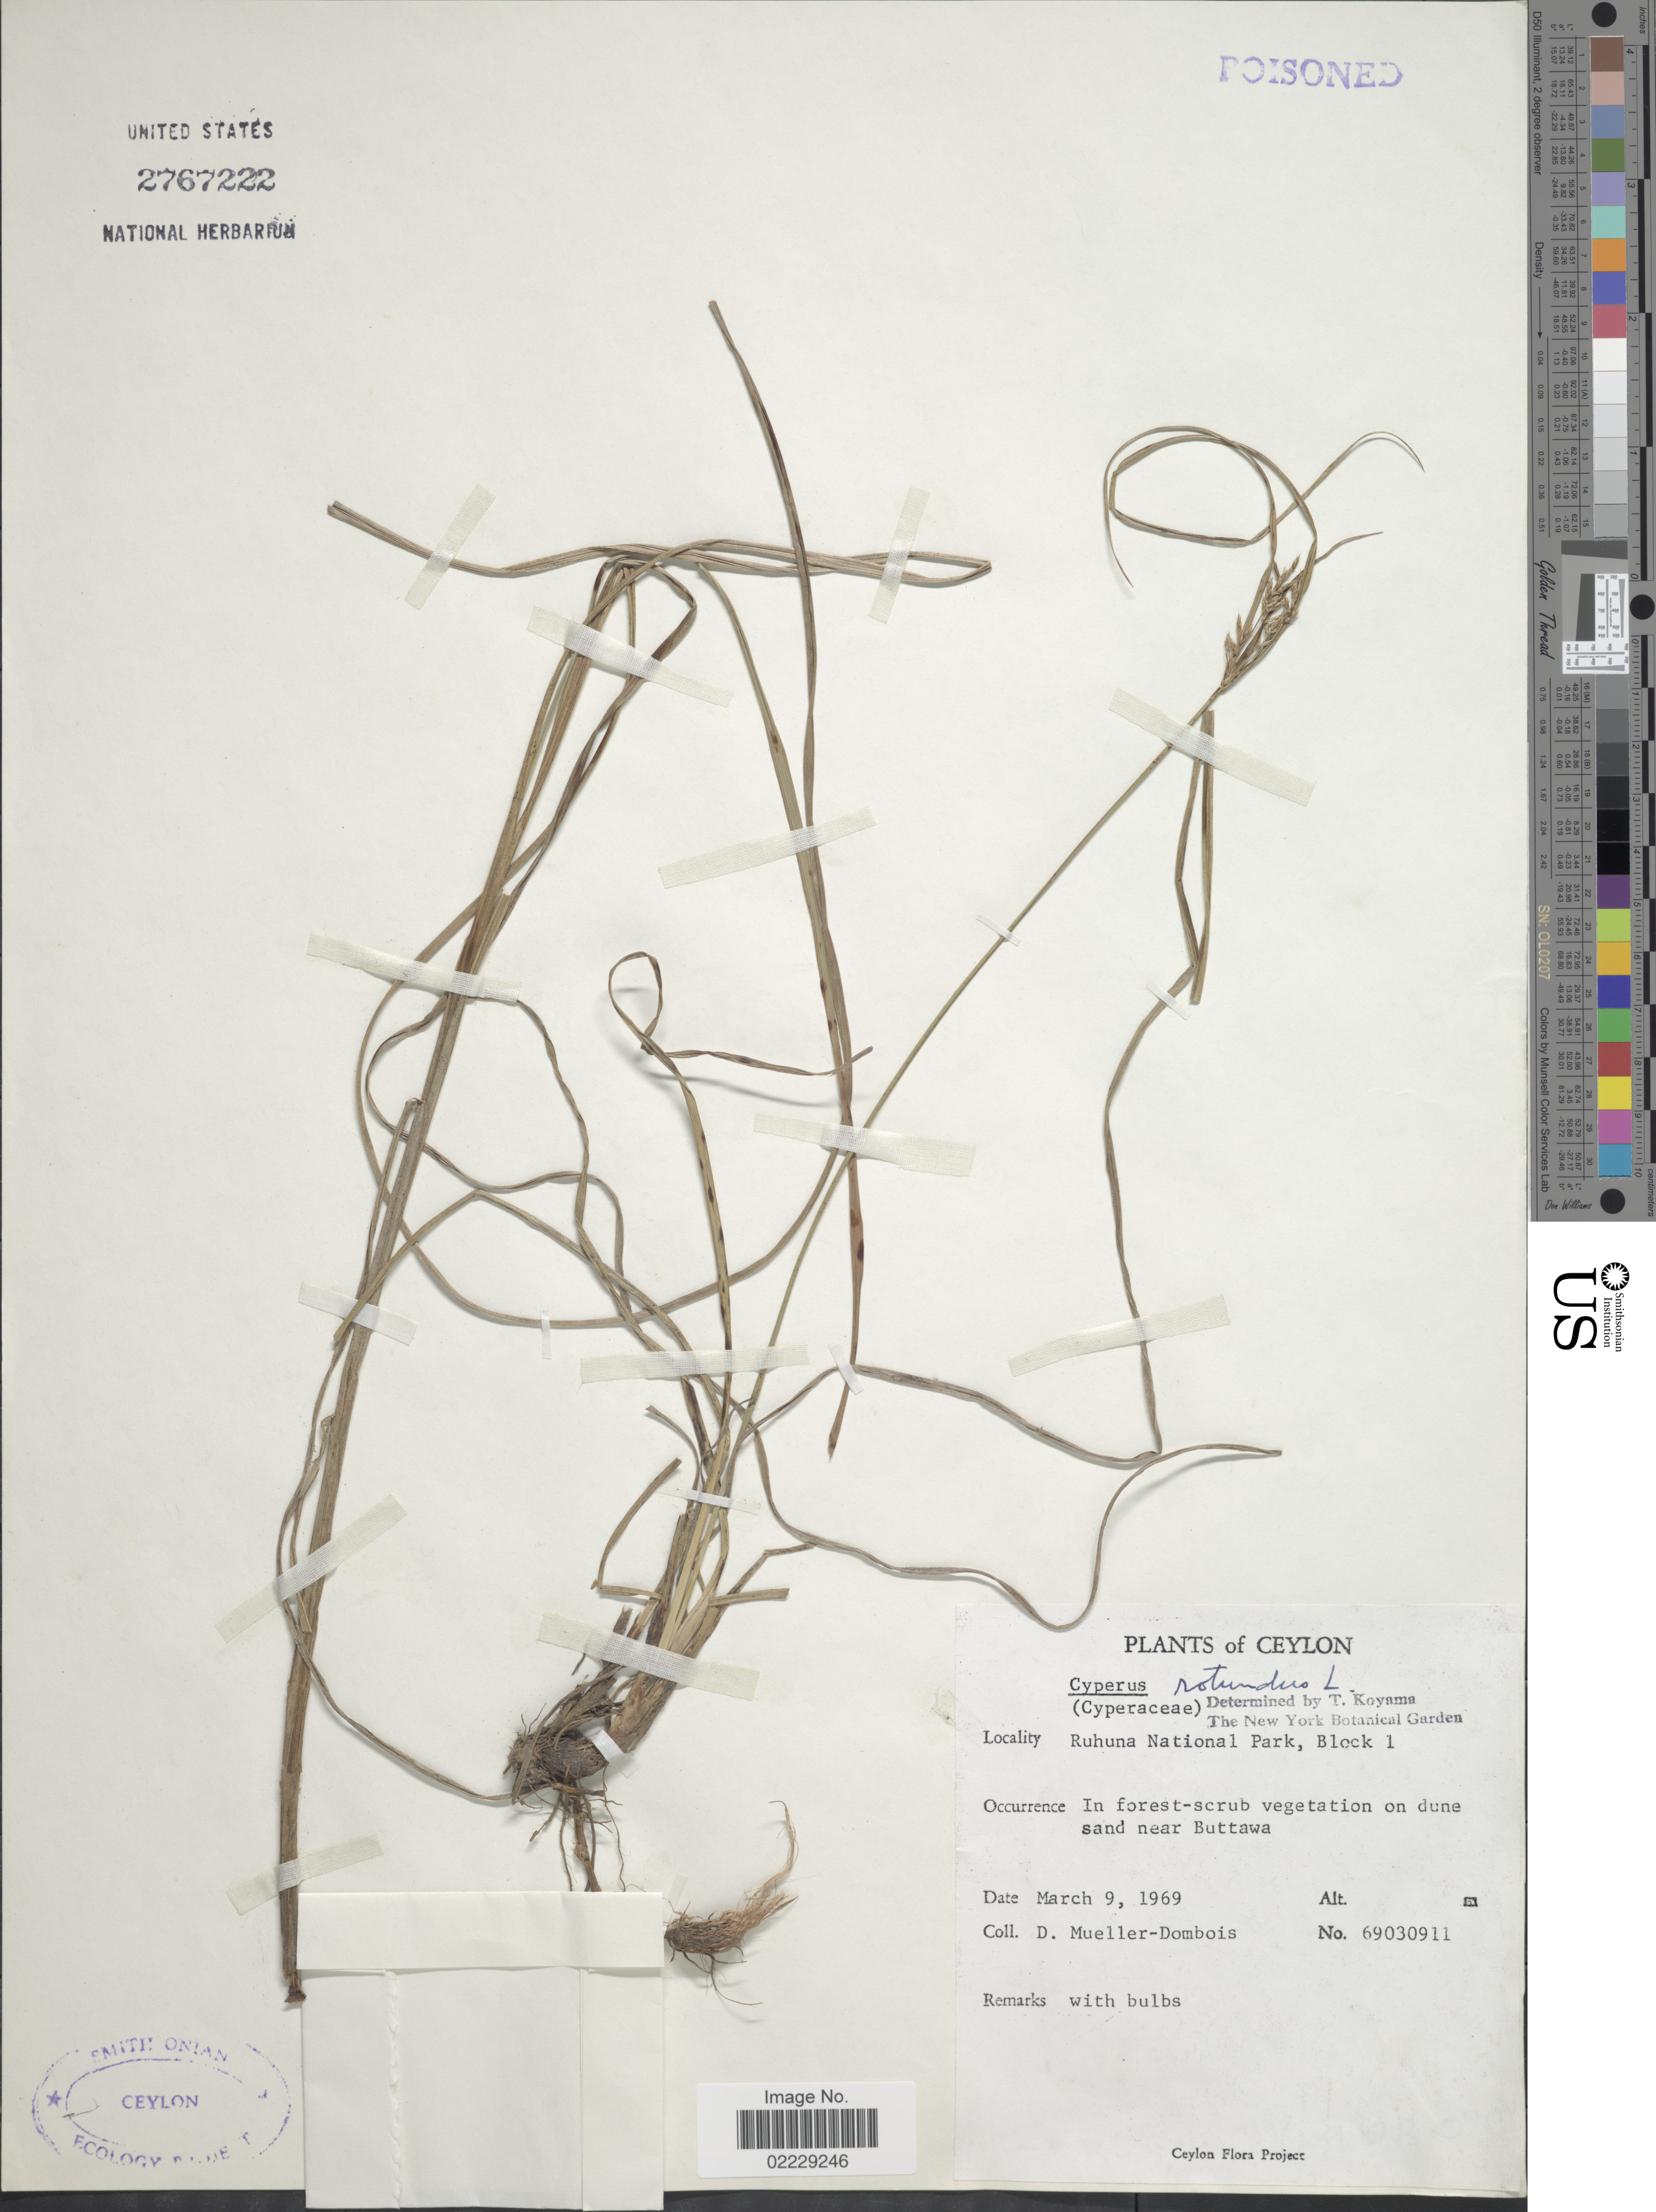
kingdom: Plantae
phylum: Tracheophyta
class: Liliopsida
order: Poales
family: Cyperaceae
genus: Cyperus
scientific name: Cyperus rotundus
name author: L.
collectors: D. Mueller-Dombois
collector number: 69030911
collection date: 1969-03-09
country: Sri Lanka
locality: Ceylon, Ruhuna National Park, Block 1, near Buttawa.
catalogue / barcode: US 2767222